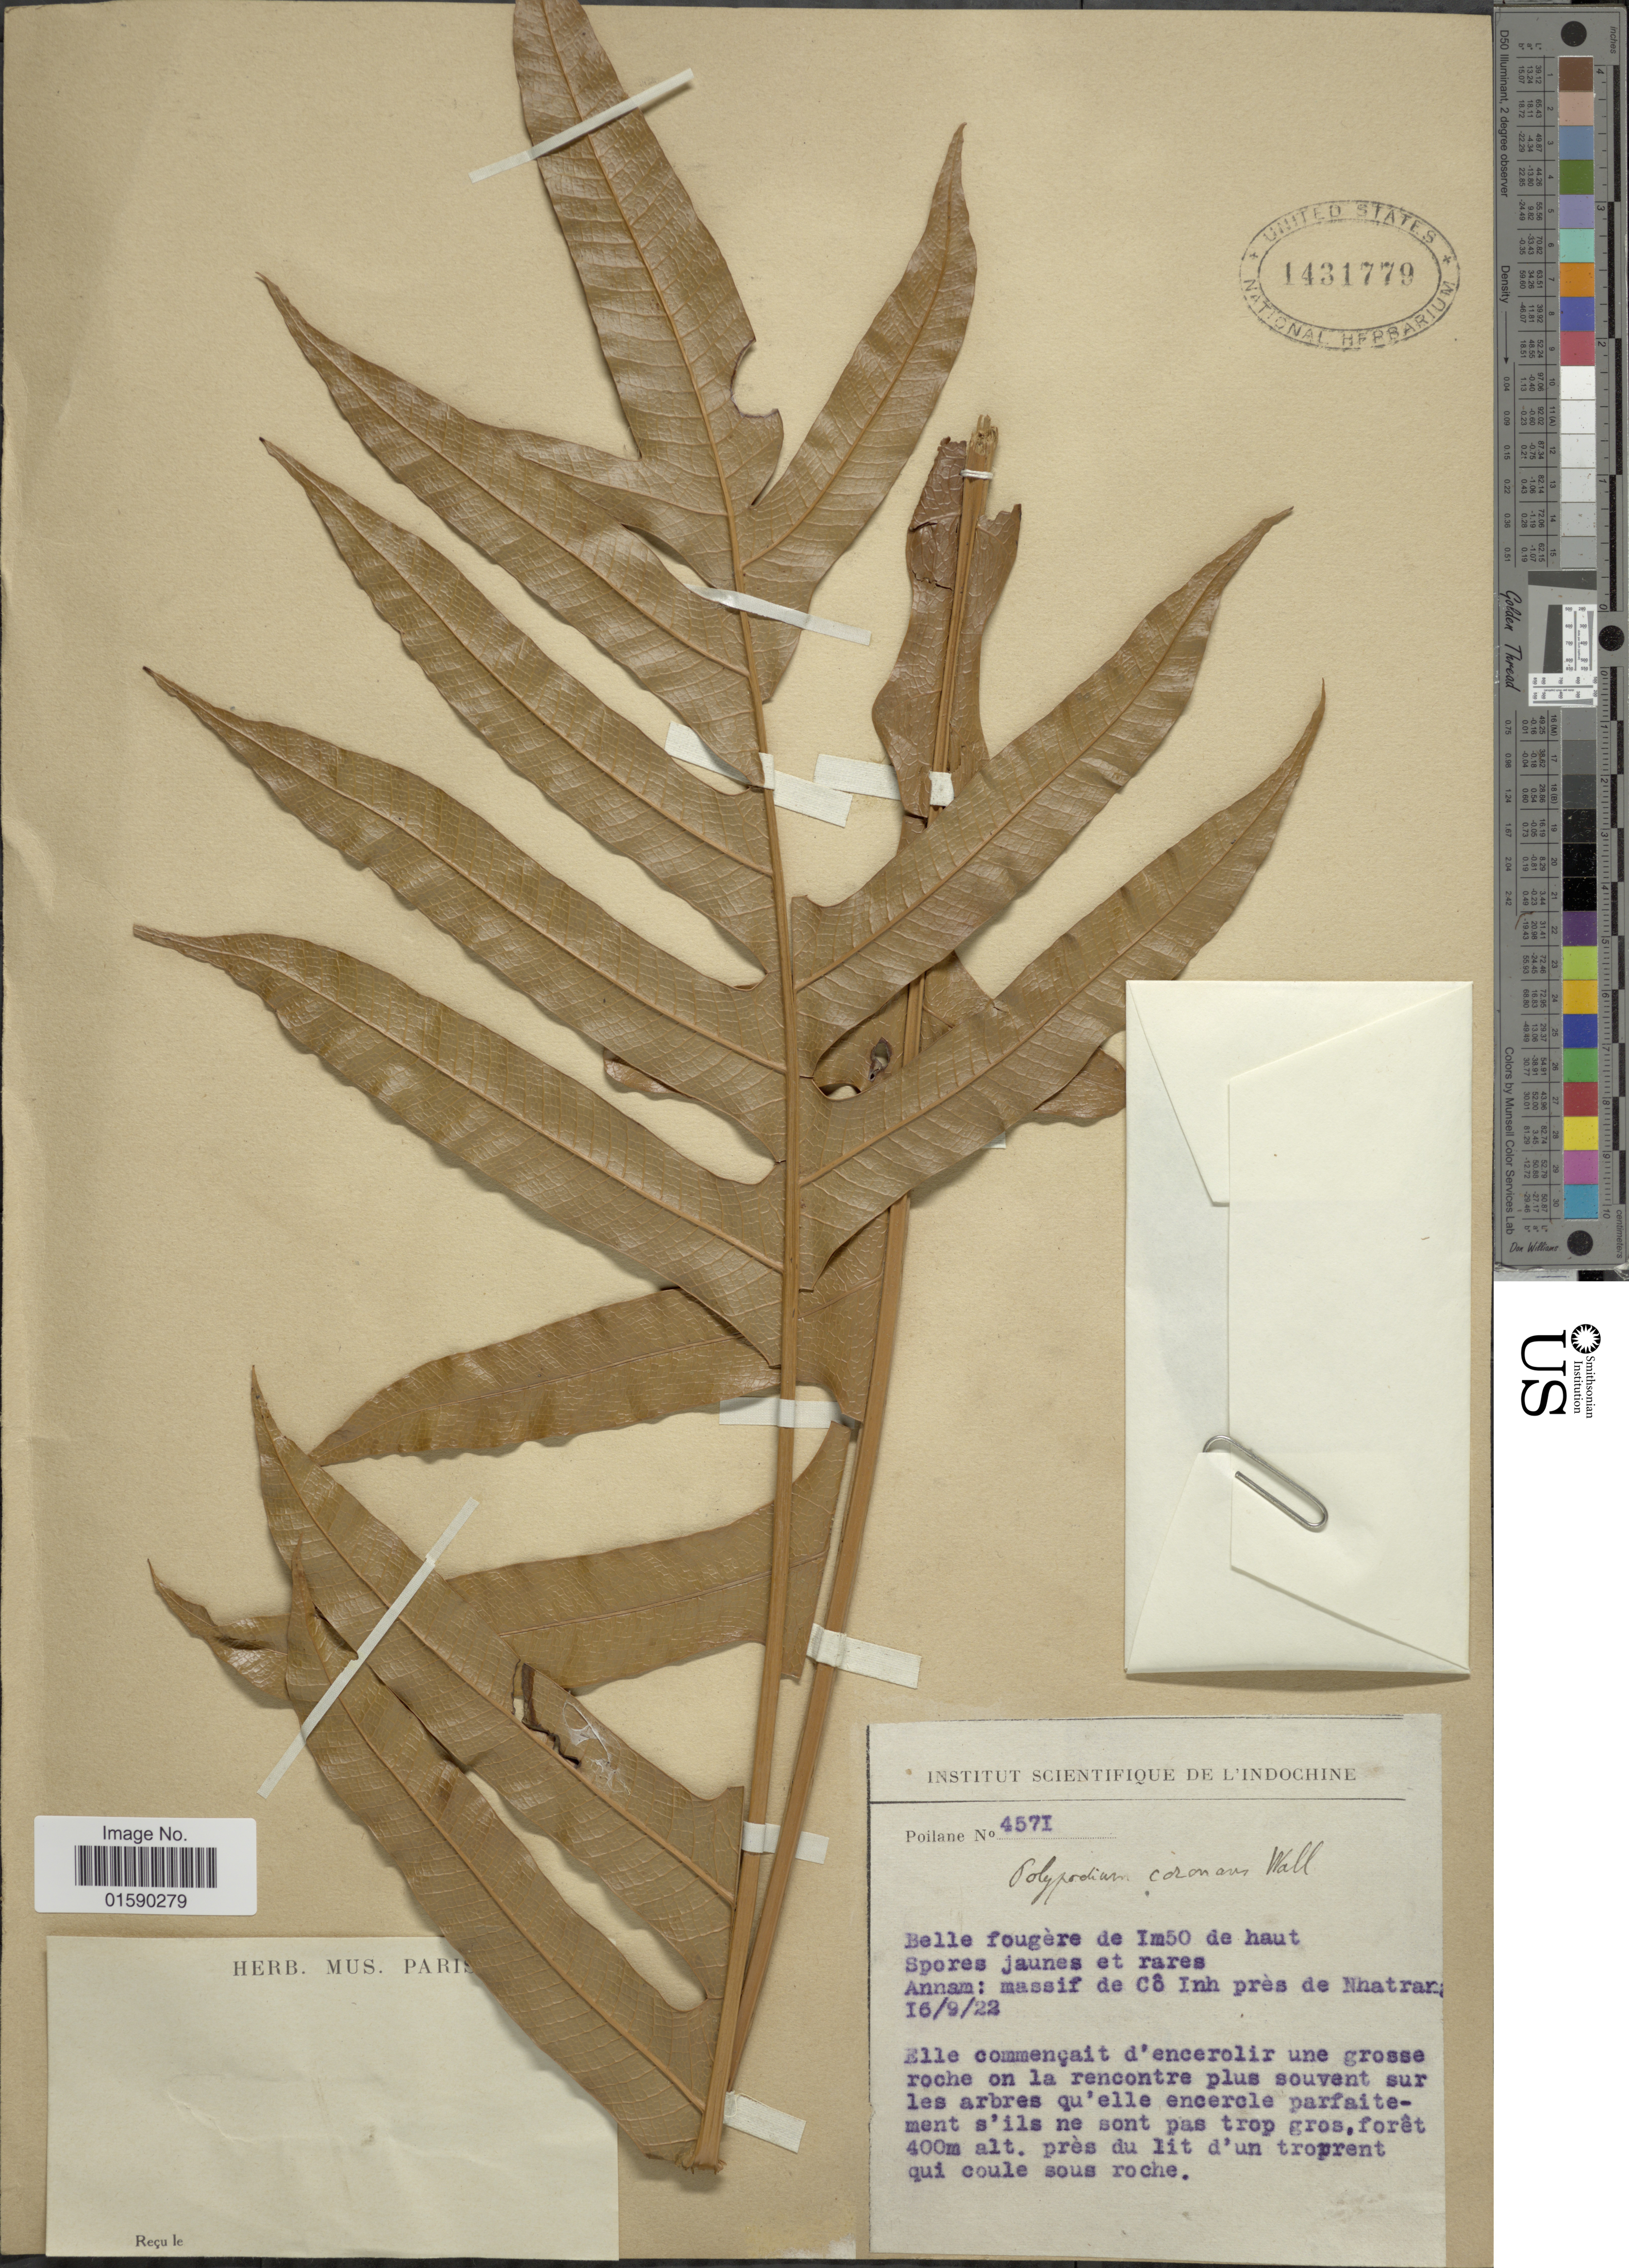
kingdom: Plantae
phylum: Tracheophyta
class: Polypodiopsida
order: Polypodiales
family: Polypodiaceae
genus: Aglaomorpha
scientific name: Aglaomorpha coronans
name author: (Wall. ex Mett.) Copel.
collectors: -. Poilane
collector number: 4571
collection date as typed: Transcribed d/m/y: 16/9/22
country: Vietnam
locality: Annam: massif de Co Inn pres de Nhatran.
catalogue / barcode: US 1431779